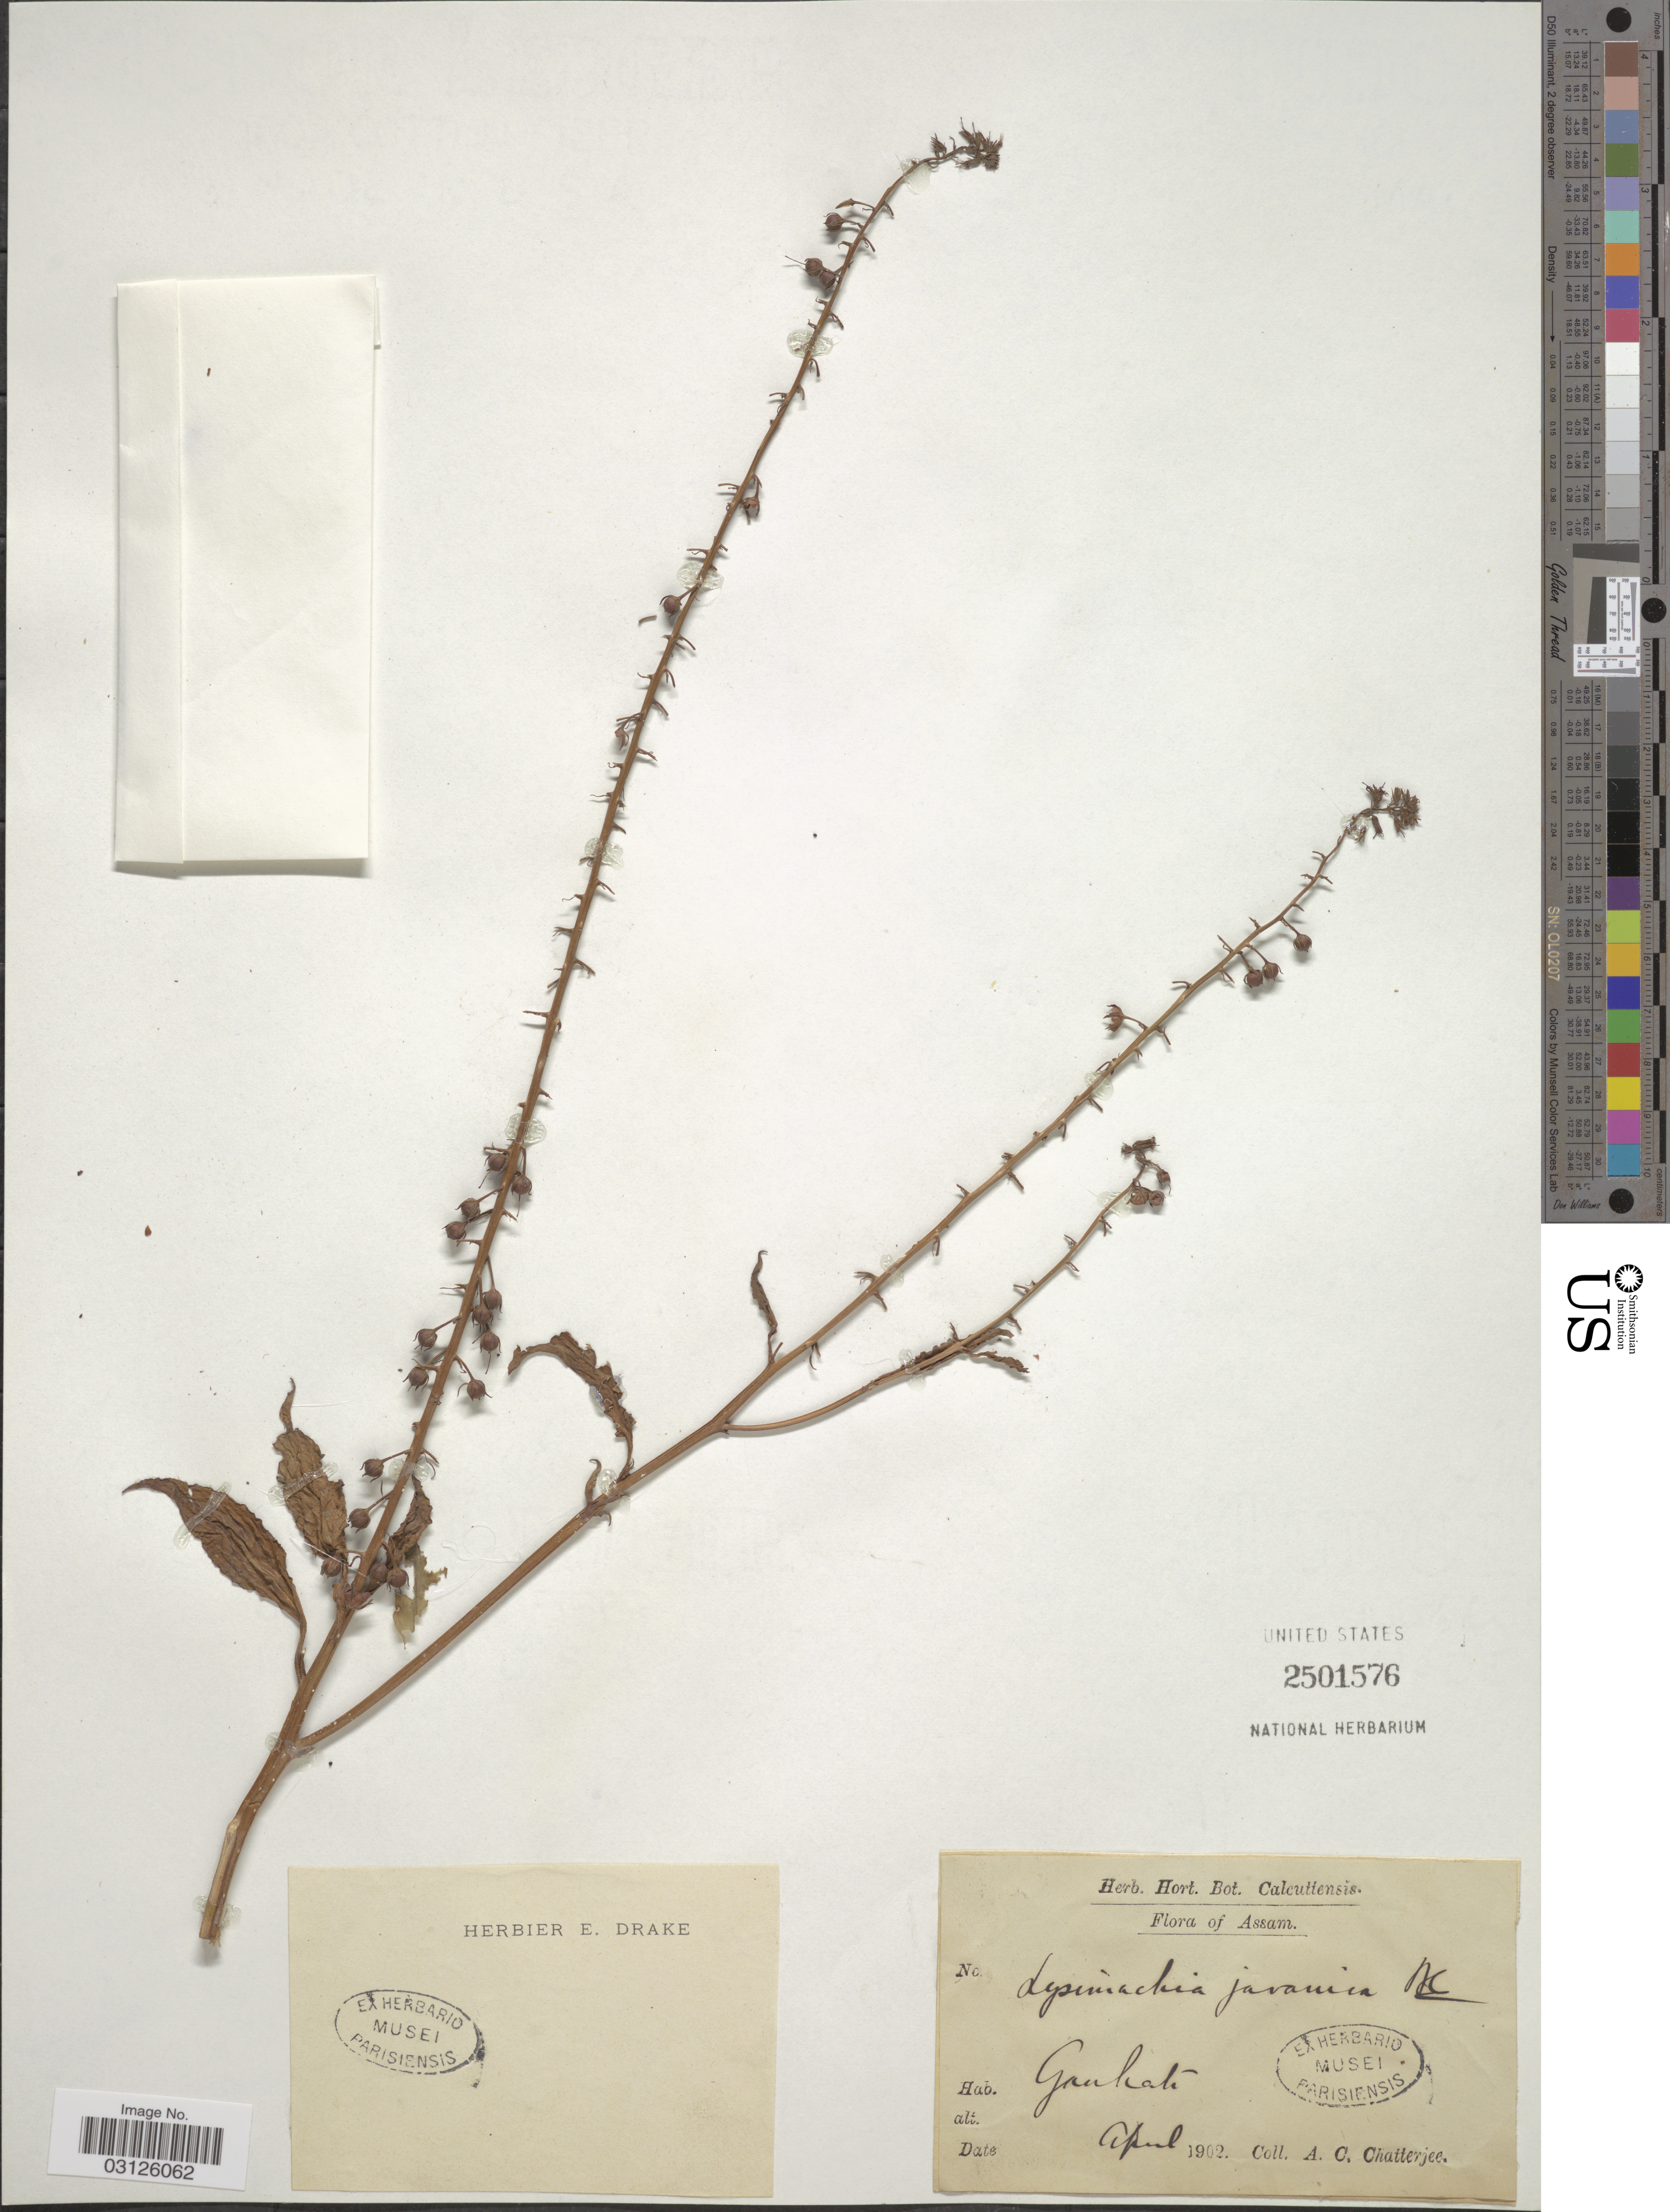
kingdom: Plantae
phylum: Tracheophyta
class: Magnoliopsida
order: Ericales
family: Primulaceae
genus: Lysimachia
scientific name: Lysimachia acroadenia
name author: Maxim.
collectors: A. Chatterjee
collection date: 1902-04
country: India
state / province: Assam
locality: Gauhati.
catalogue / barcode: US 2501576